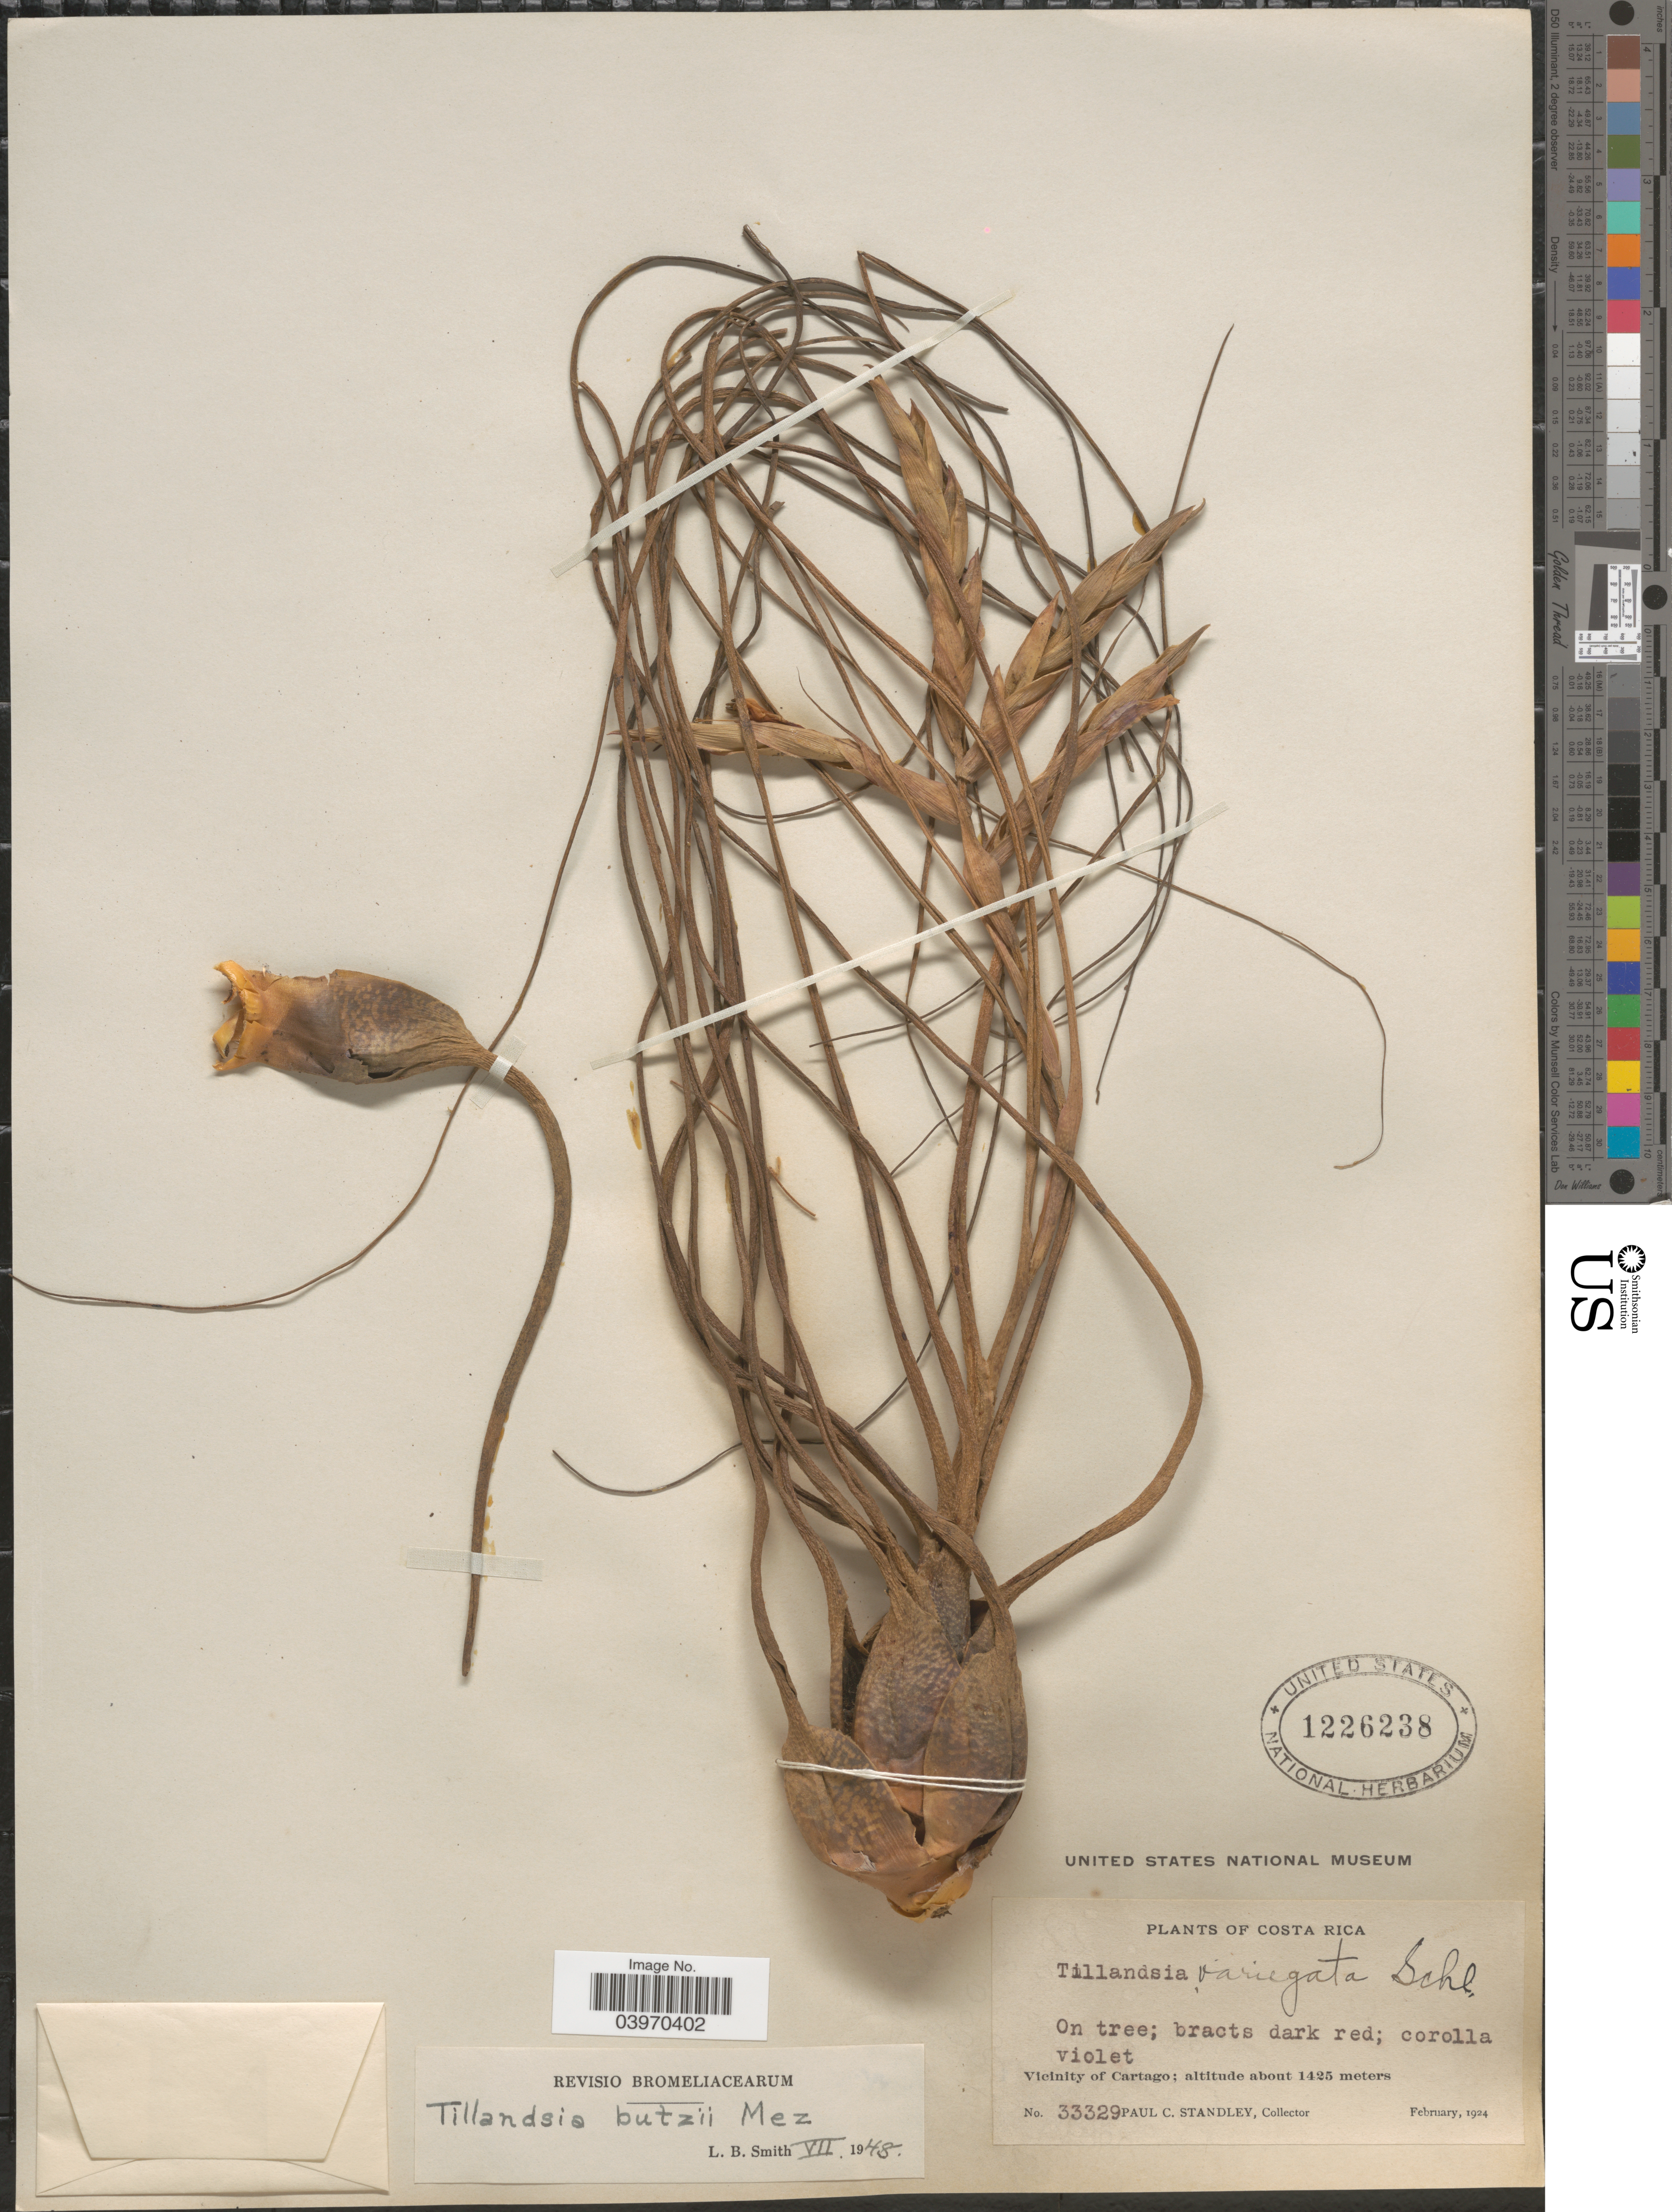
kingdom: Plantae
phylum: Tracheophyta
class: Liliopsida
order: Poales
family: Bromeliaceae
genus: Tillandsia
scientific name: Tillandsia butzii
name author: Mez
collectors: P. C. Standley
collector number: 33329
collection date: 1924-02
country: Costa Rica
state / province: Cartago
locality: Vicinity of Cartago.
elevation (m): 1425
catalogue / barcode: US 1226238